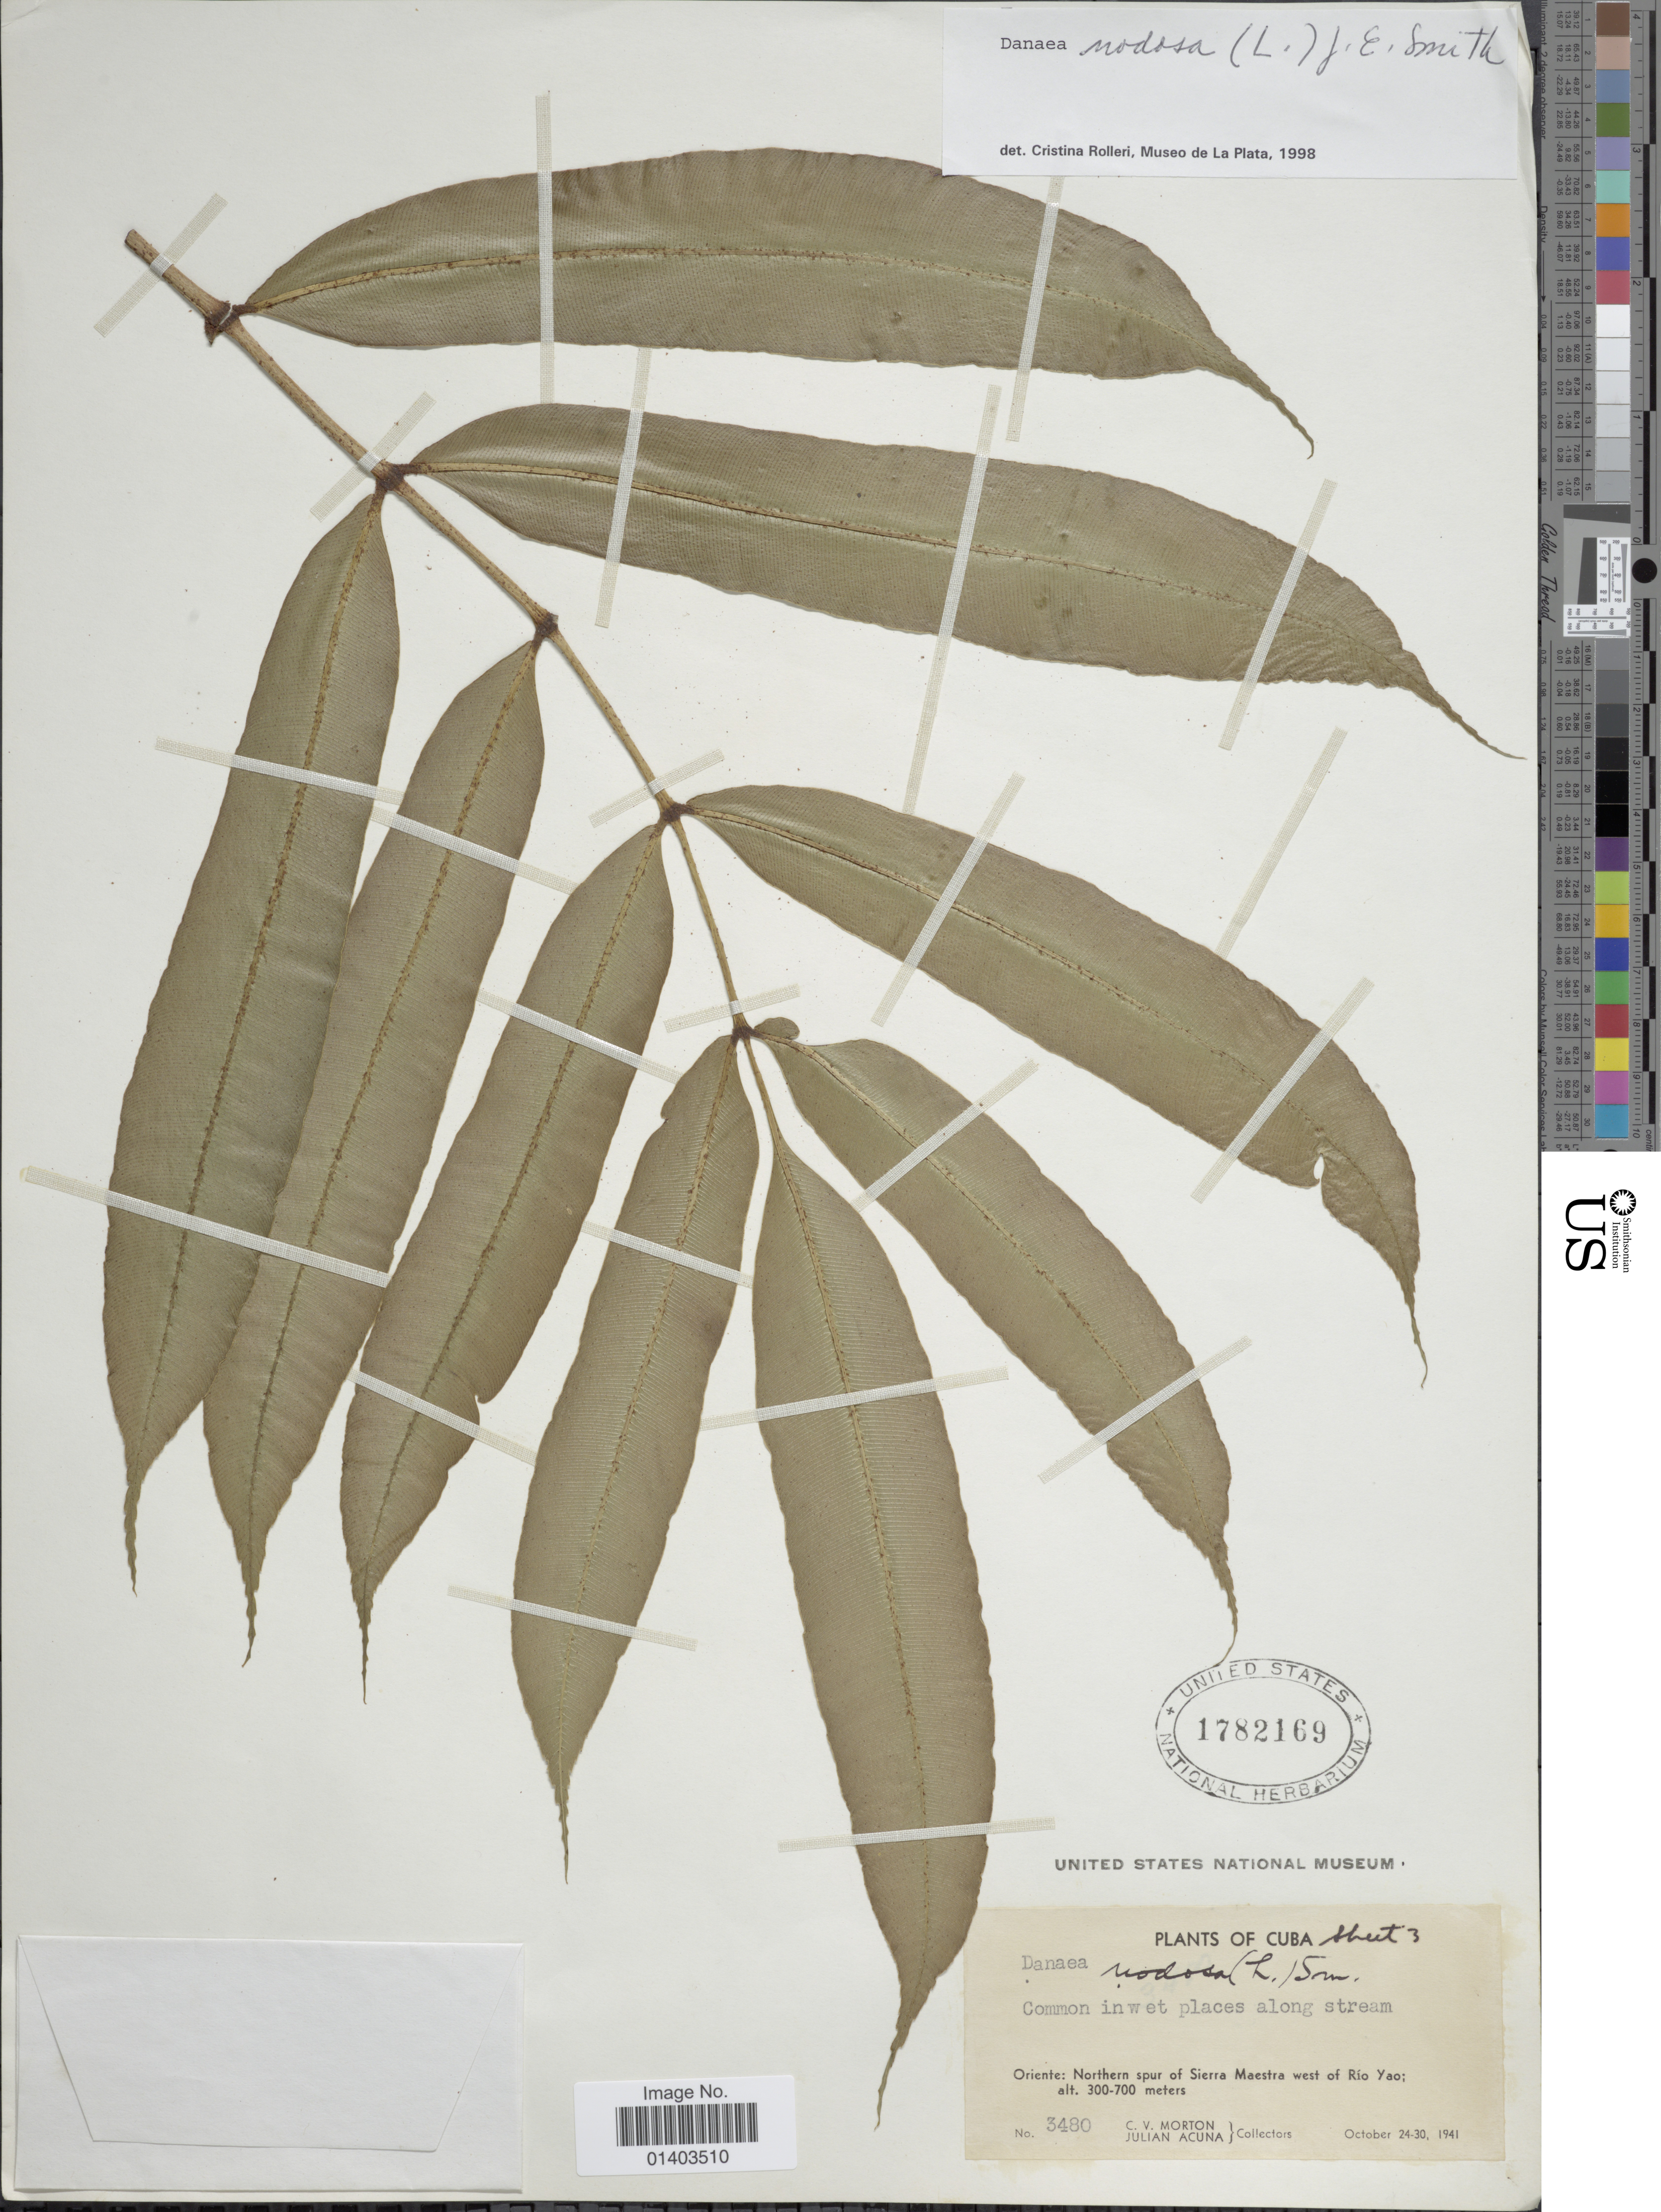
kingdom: Plantae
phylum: Tracheophyta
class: Polypodiopsida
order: Marattiales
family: Marattiaceae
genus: Danaea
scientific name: Danaea nodosa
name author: (L.) Sm.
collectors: C. V. Morton & J. B. Acuña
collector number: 3480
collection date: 1941-10-24/1941-10-30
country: Cuba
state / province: Oriente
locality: Northern spur of Sierra Maestra west of Rio Yao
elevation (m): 300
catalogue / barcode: US 1782169